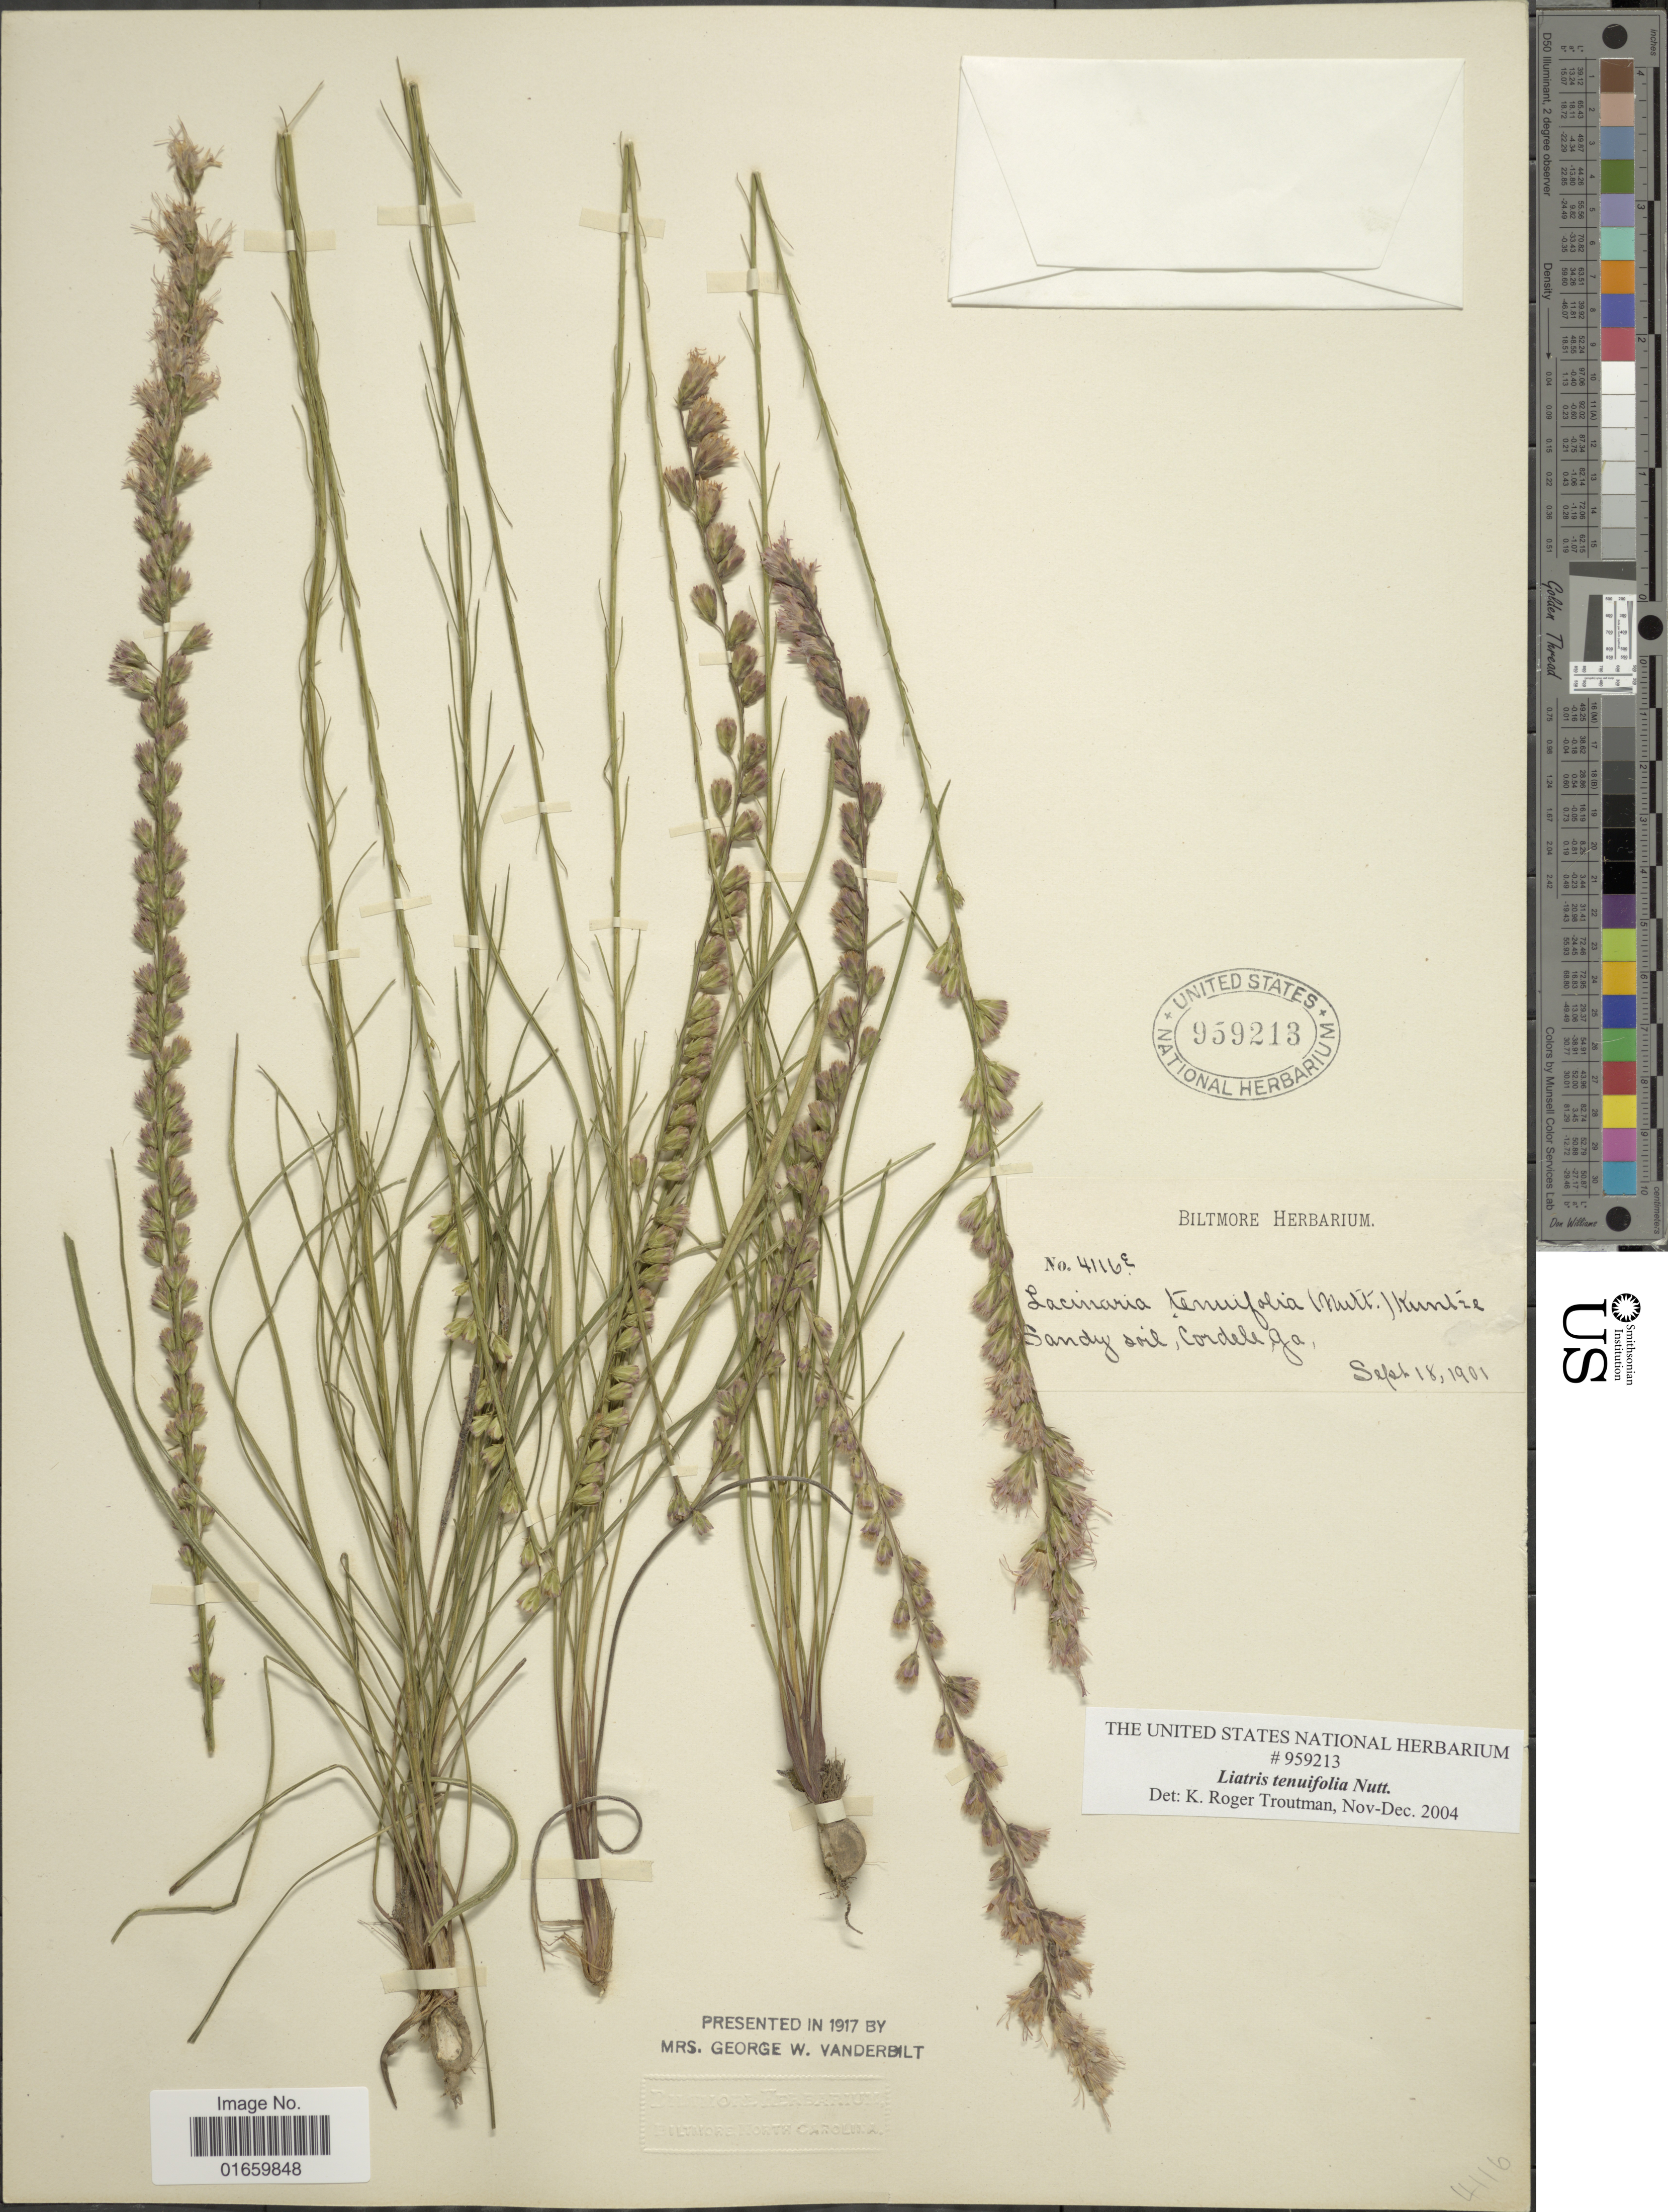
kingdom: Plantae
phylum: Tracheophyta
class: Magnoliopsida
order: Asterales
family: Asteraceae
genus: Liatris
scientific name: Liatris tenuifolia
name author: Nutt.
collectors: ex herb. Biltmore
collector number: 4116e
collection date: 1901-09-18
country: United States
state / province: Georgia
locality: Cordele, Ga.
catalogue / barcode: US 959213